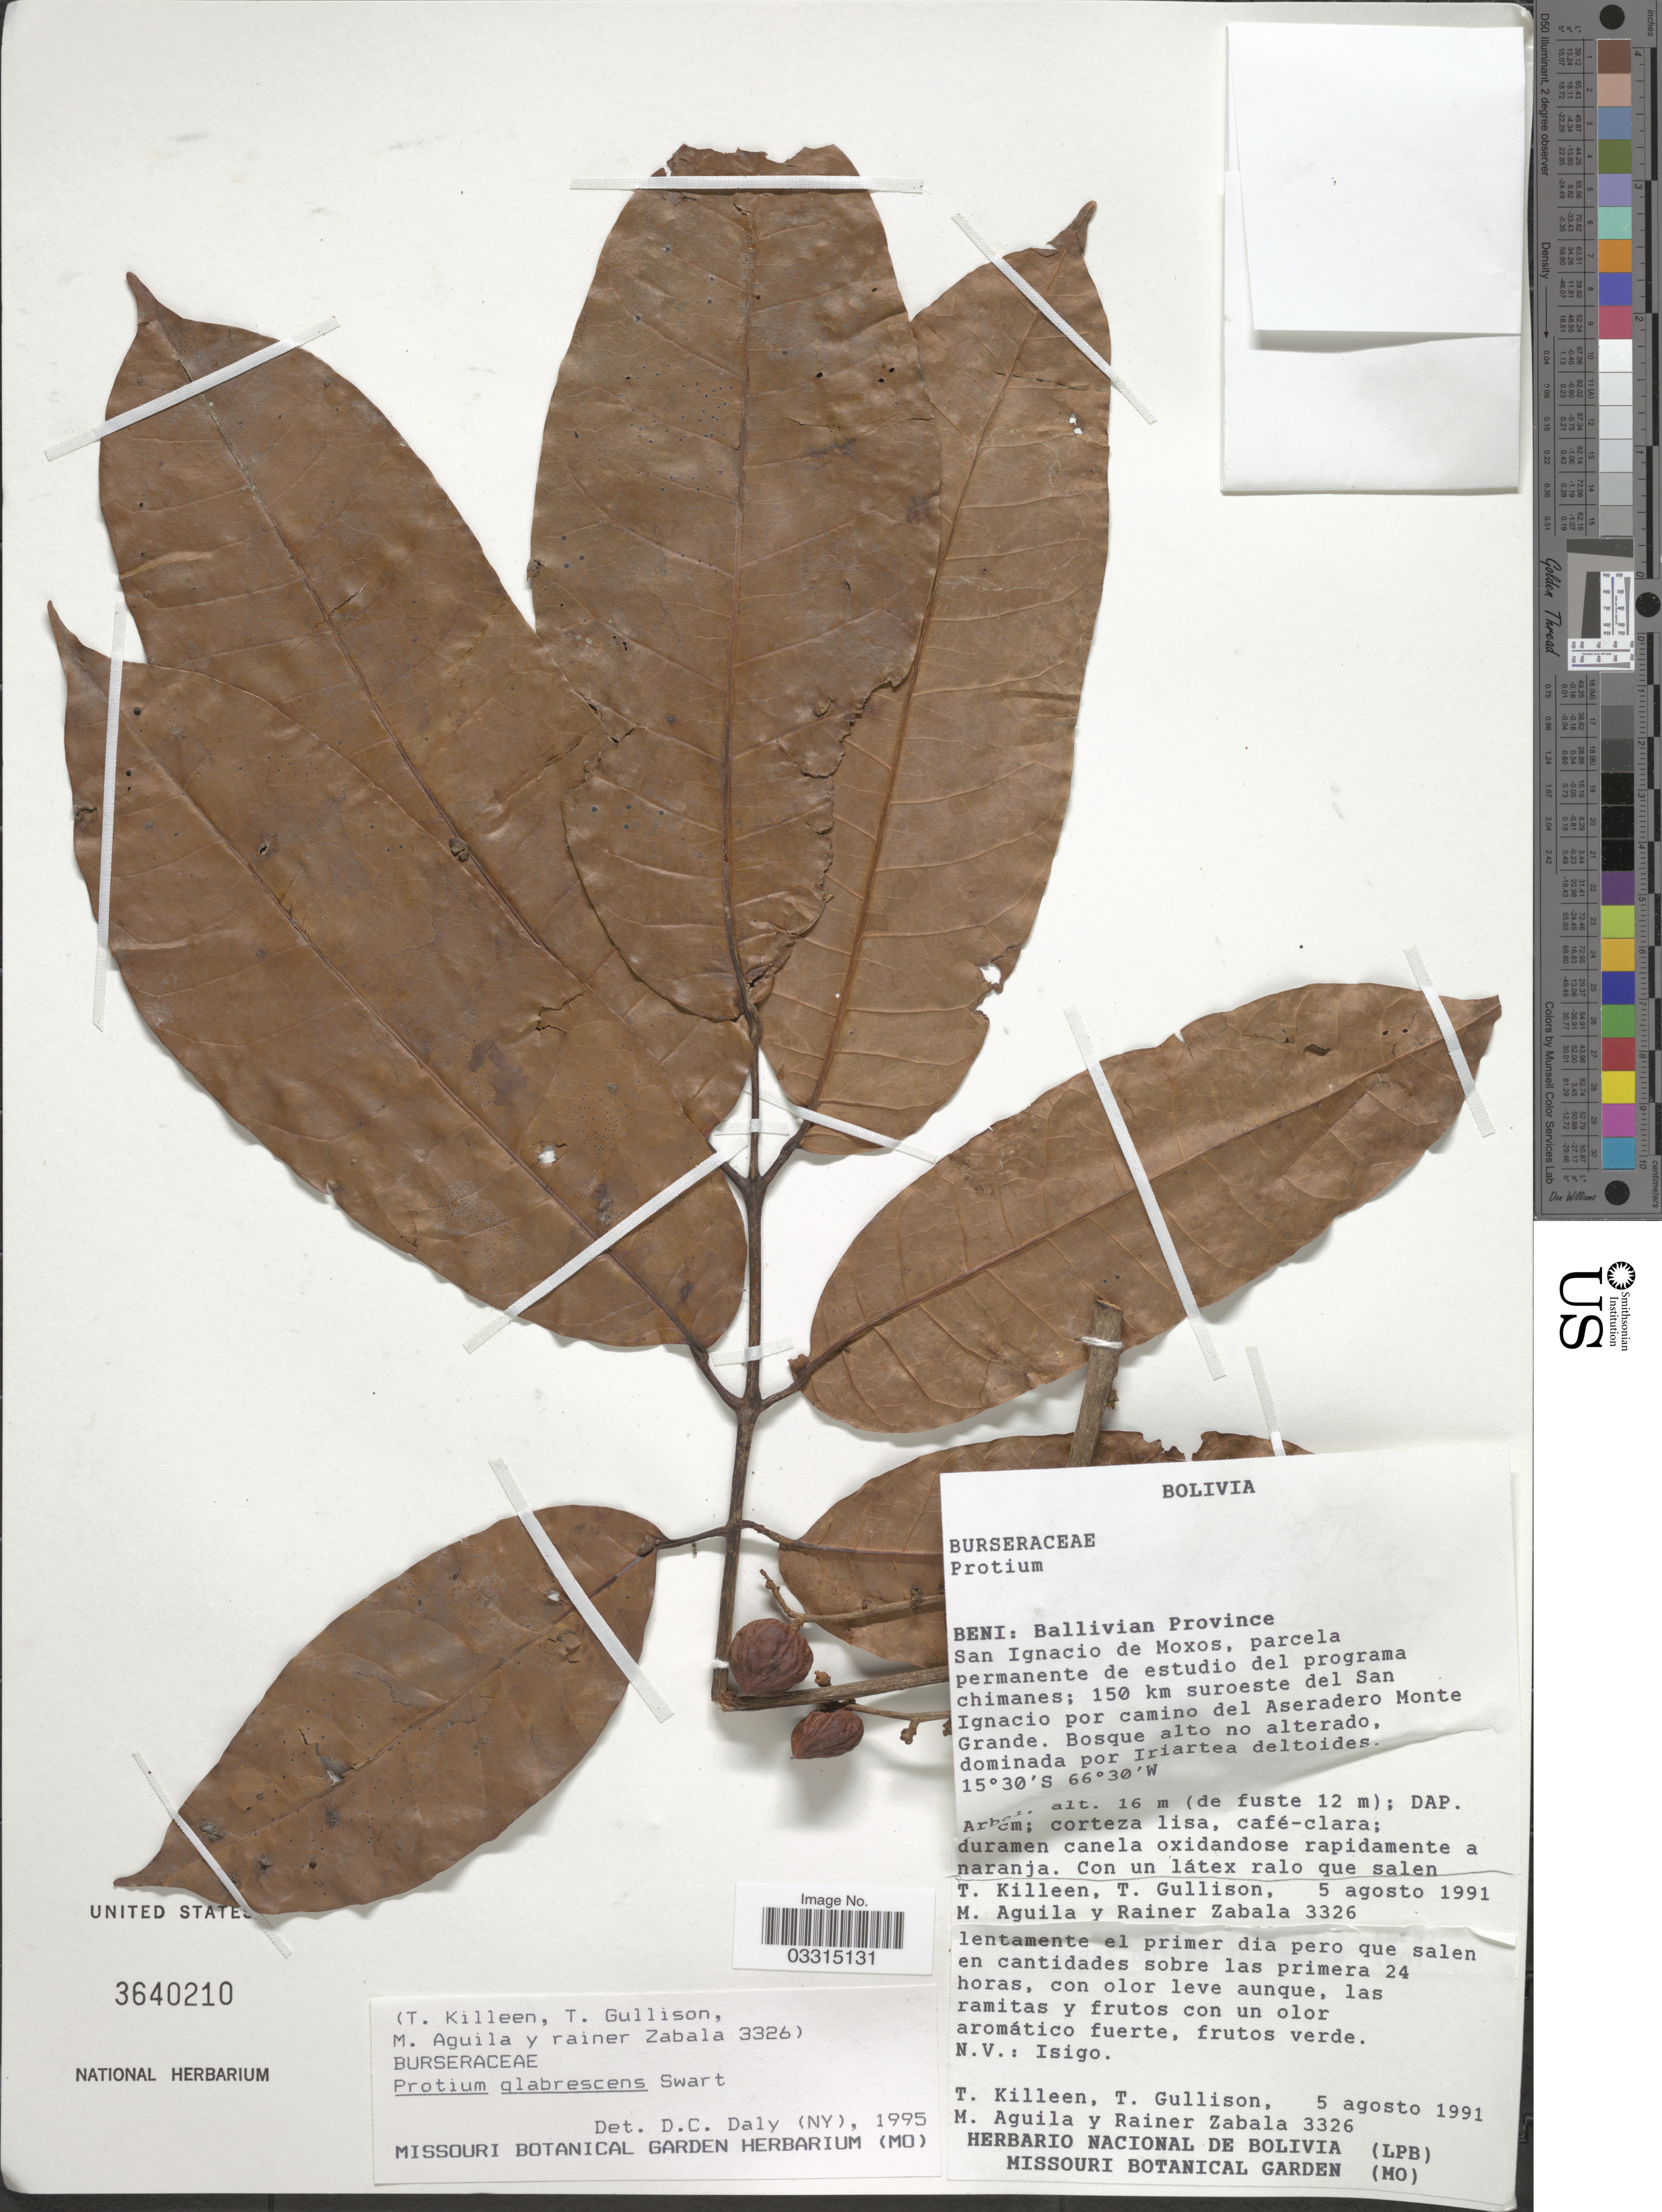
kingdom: Plantae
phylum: Tracheophyta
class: Magnoliopsida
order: Sapindales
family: Burseraceae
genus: Protium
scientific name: Protium glabrescens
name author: Swart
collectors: T. J. Killeen, T. Gullison, M. Aguila & R. Zabala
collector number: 3326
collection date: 1991-08-05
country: Bolivia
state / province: Beni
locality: Ballivian Province. San Ignacio de Moxos, parcela permanente de estudio del programa chimanes; 15Ø km suroeste del San Ignacio por camino del Aseradero Monte Grande.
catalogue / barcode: US 3640210